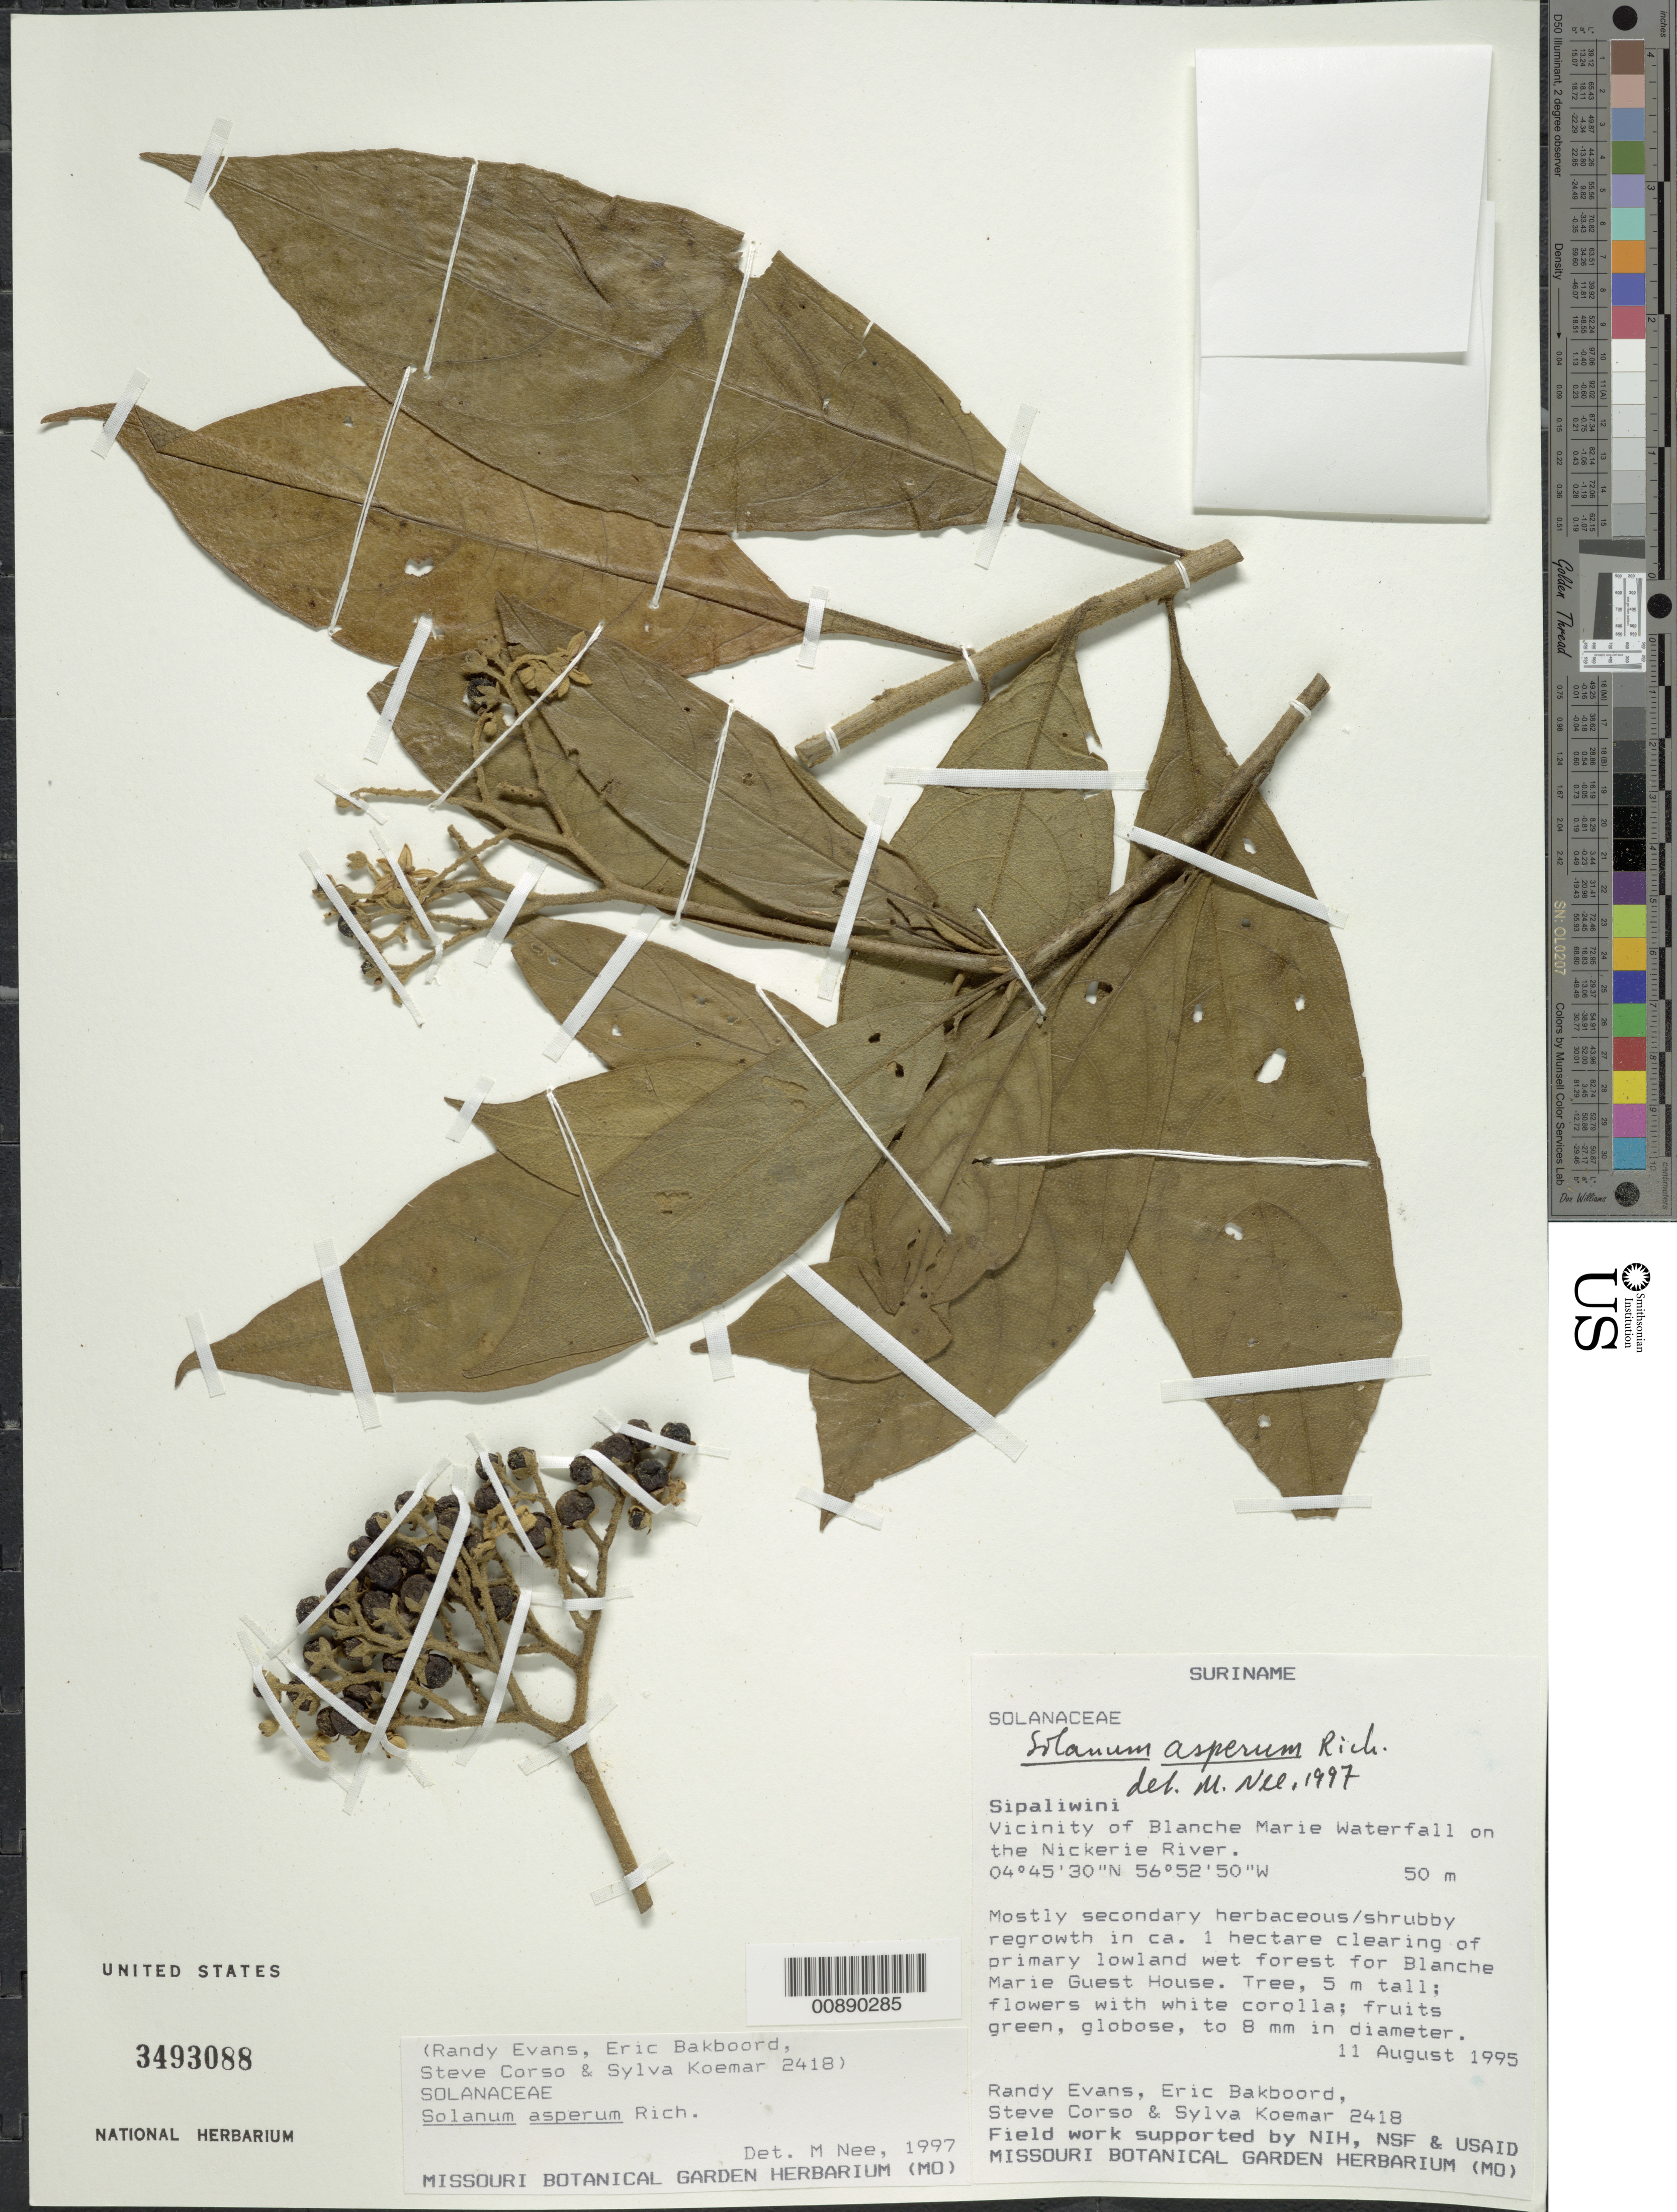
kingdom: Plantae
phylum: Tracheophyta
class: Magnoliopsida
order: Solanales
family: Solanaceae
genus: Solanum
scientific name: Solanum asperum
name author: Rich.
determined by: Nee, Michael H.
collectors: R. Evans, E. Bakboord, S. Corso & S. Koemar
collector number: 2418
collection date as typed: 11-Aug-95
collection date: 1995-08-11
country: Suriname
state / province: Sipaliwini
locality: Blanche Marie Waterfall, vic., on Nickerie R.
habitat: Secondary herbaceous/shrubby regrowth in clearing of primary lowland wet forest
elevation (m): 50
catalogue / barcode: US 3493088